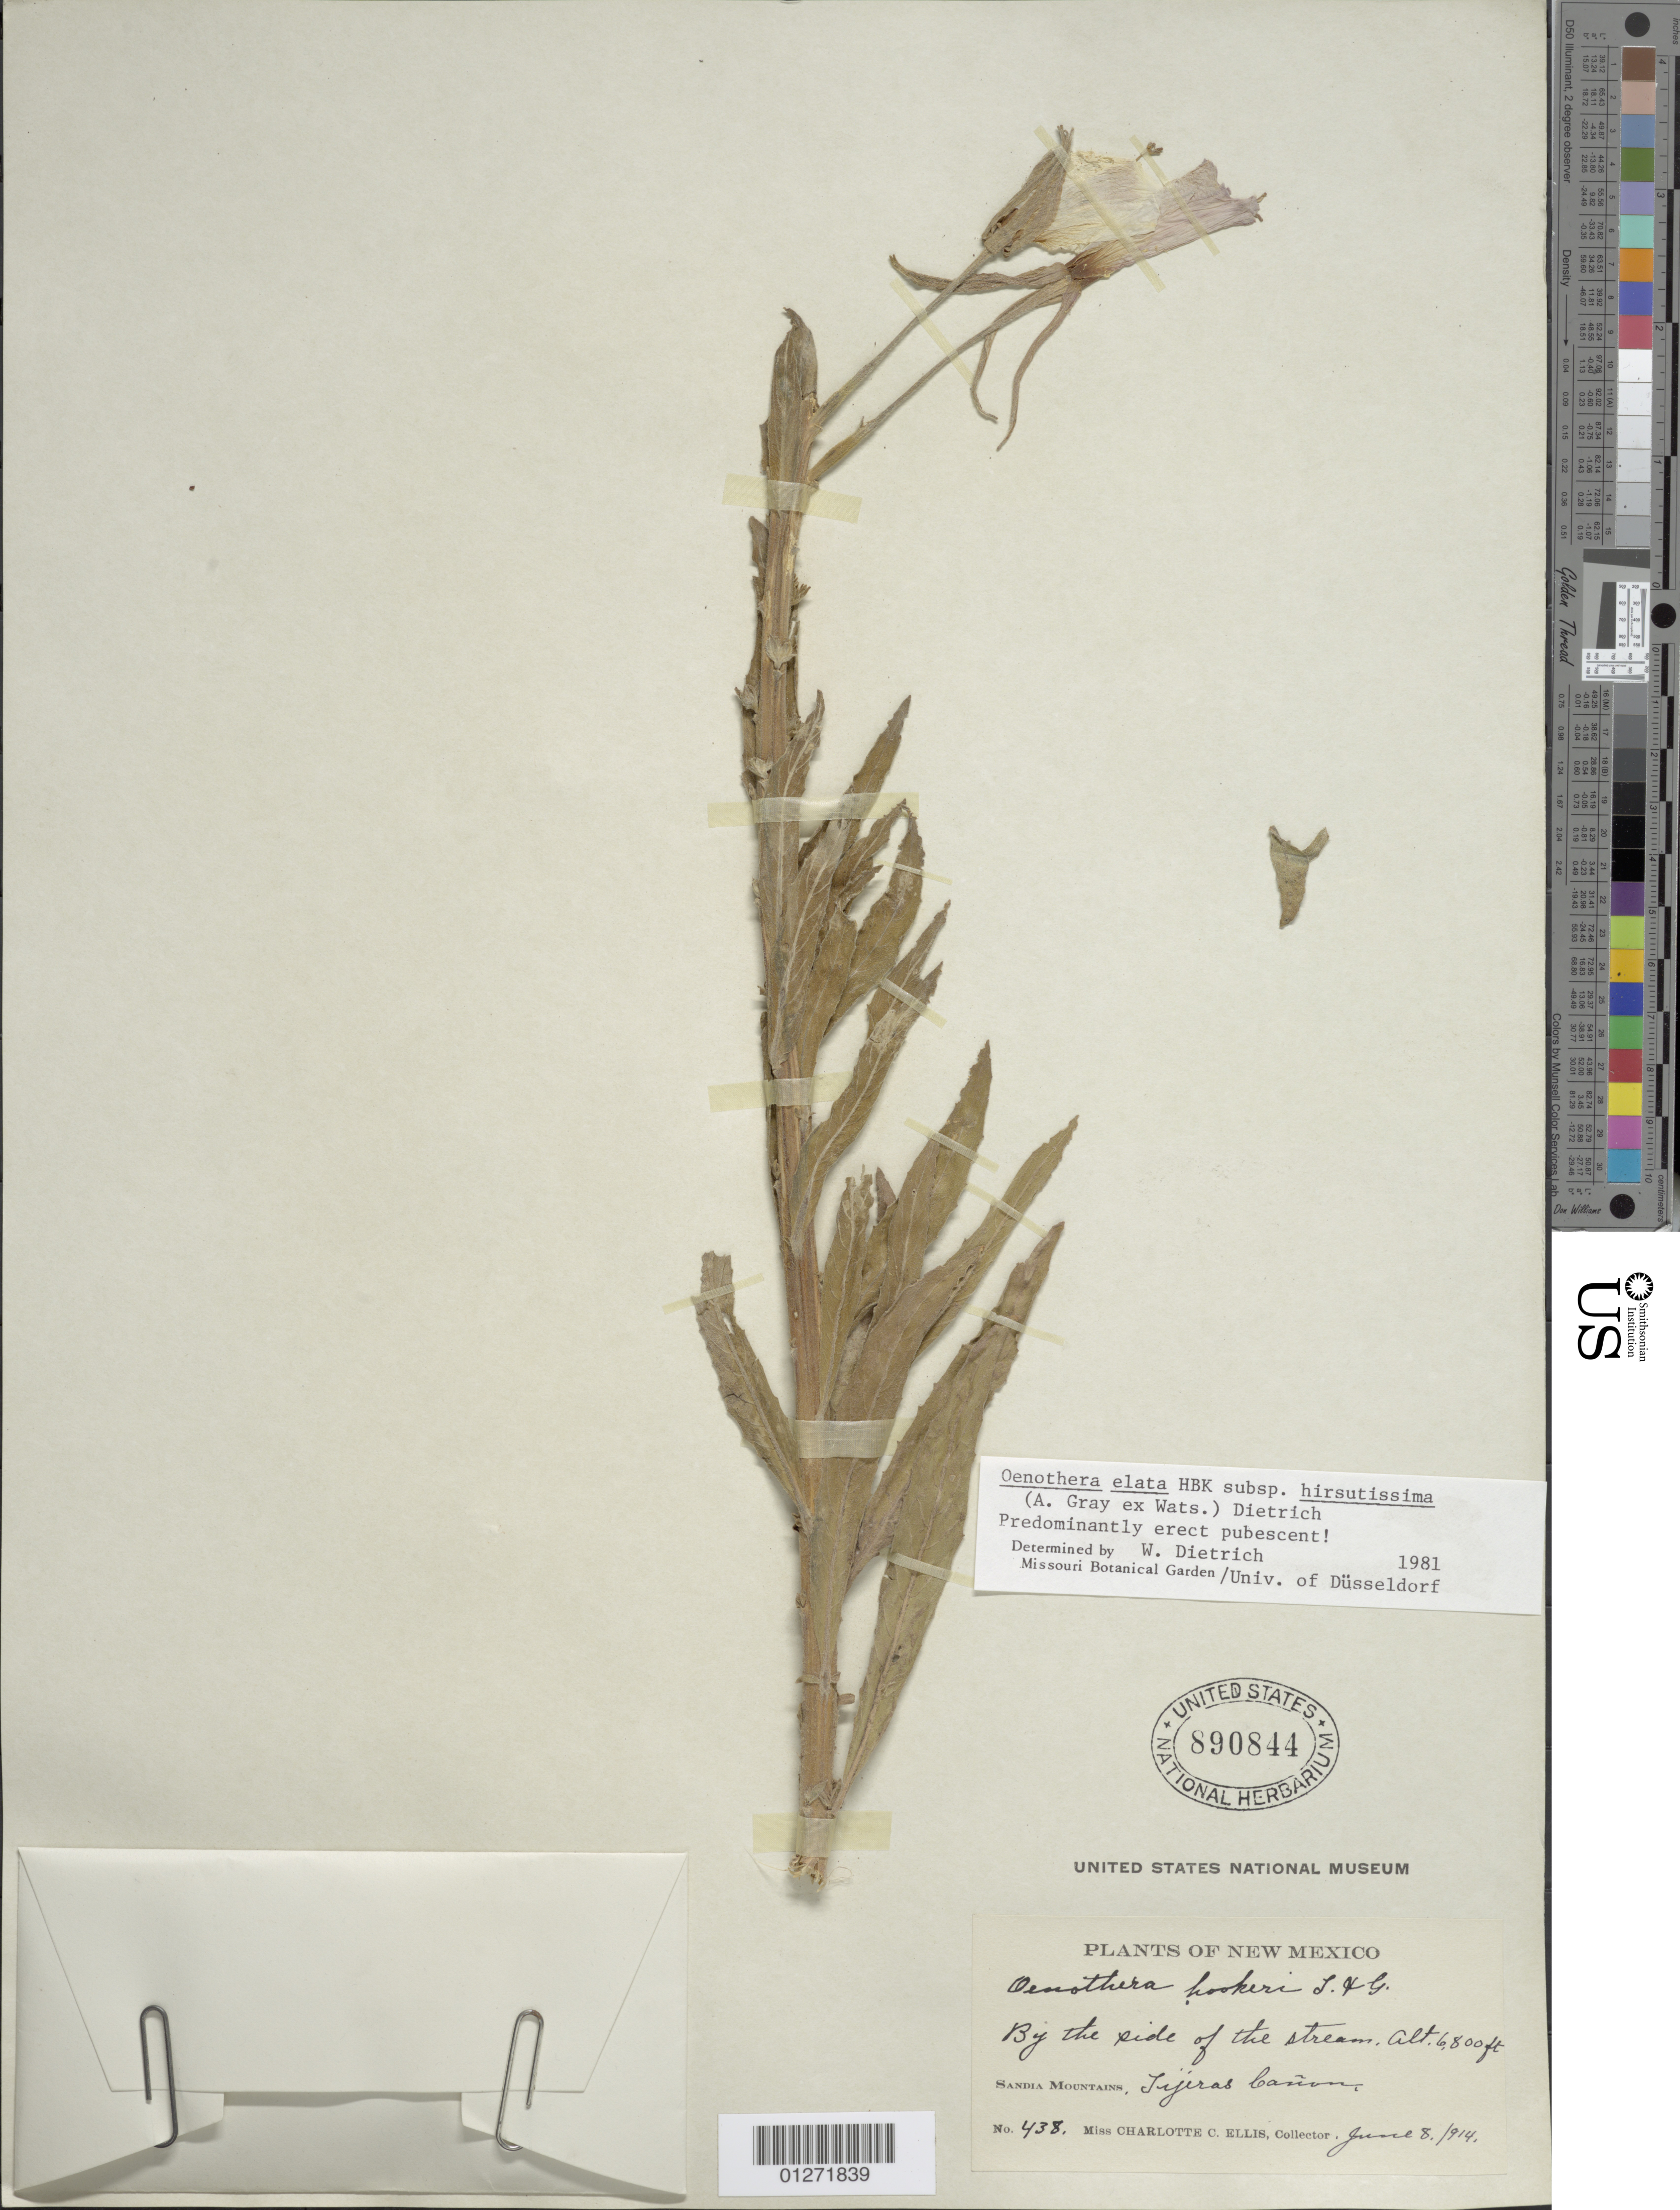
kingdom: Plantae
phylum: Tracheophyta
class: Magnoliopsida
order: Myrtales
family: Onagraceae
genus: Oenothera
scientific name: Oenothera elata subsp. hirsutissima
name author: (A. Gray ex S. Watson) W. Dietr.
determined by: Dietrich, W.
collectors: C. C. Ellis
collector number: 438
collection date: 1914-06-08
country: United States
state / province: New Mexico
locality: Sandia mts., Tijeras Canyon. By the side of the stream.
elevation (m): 2073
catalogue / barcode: US 890844